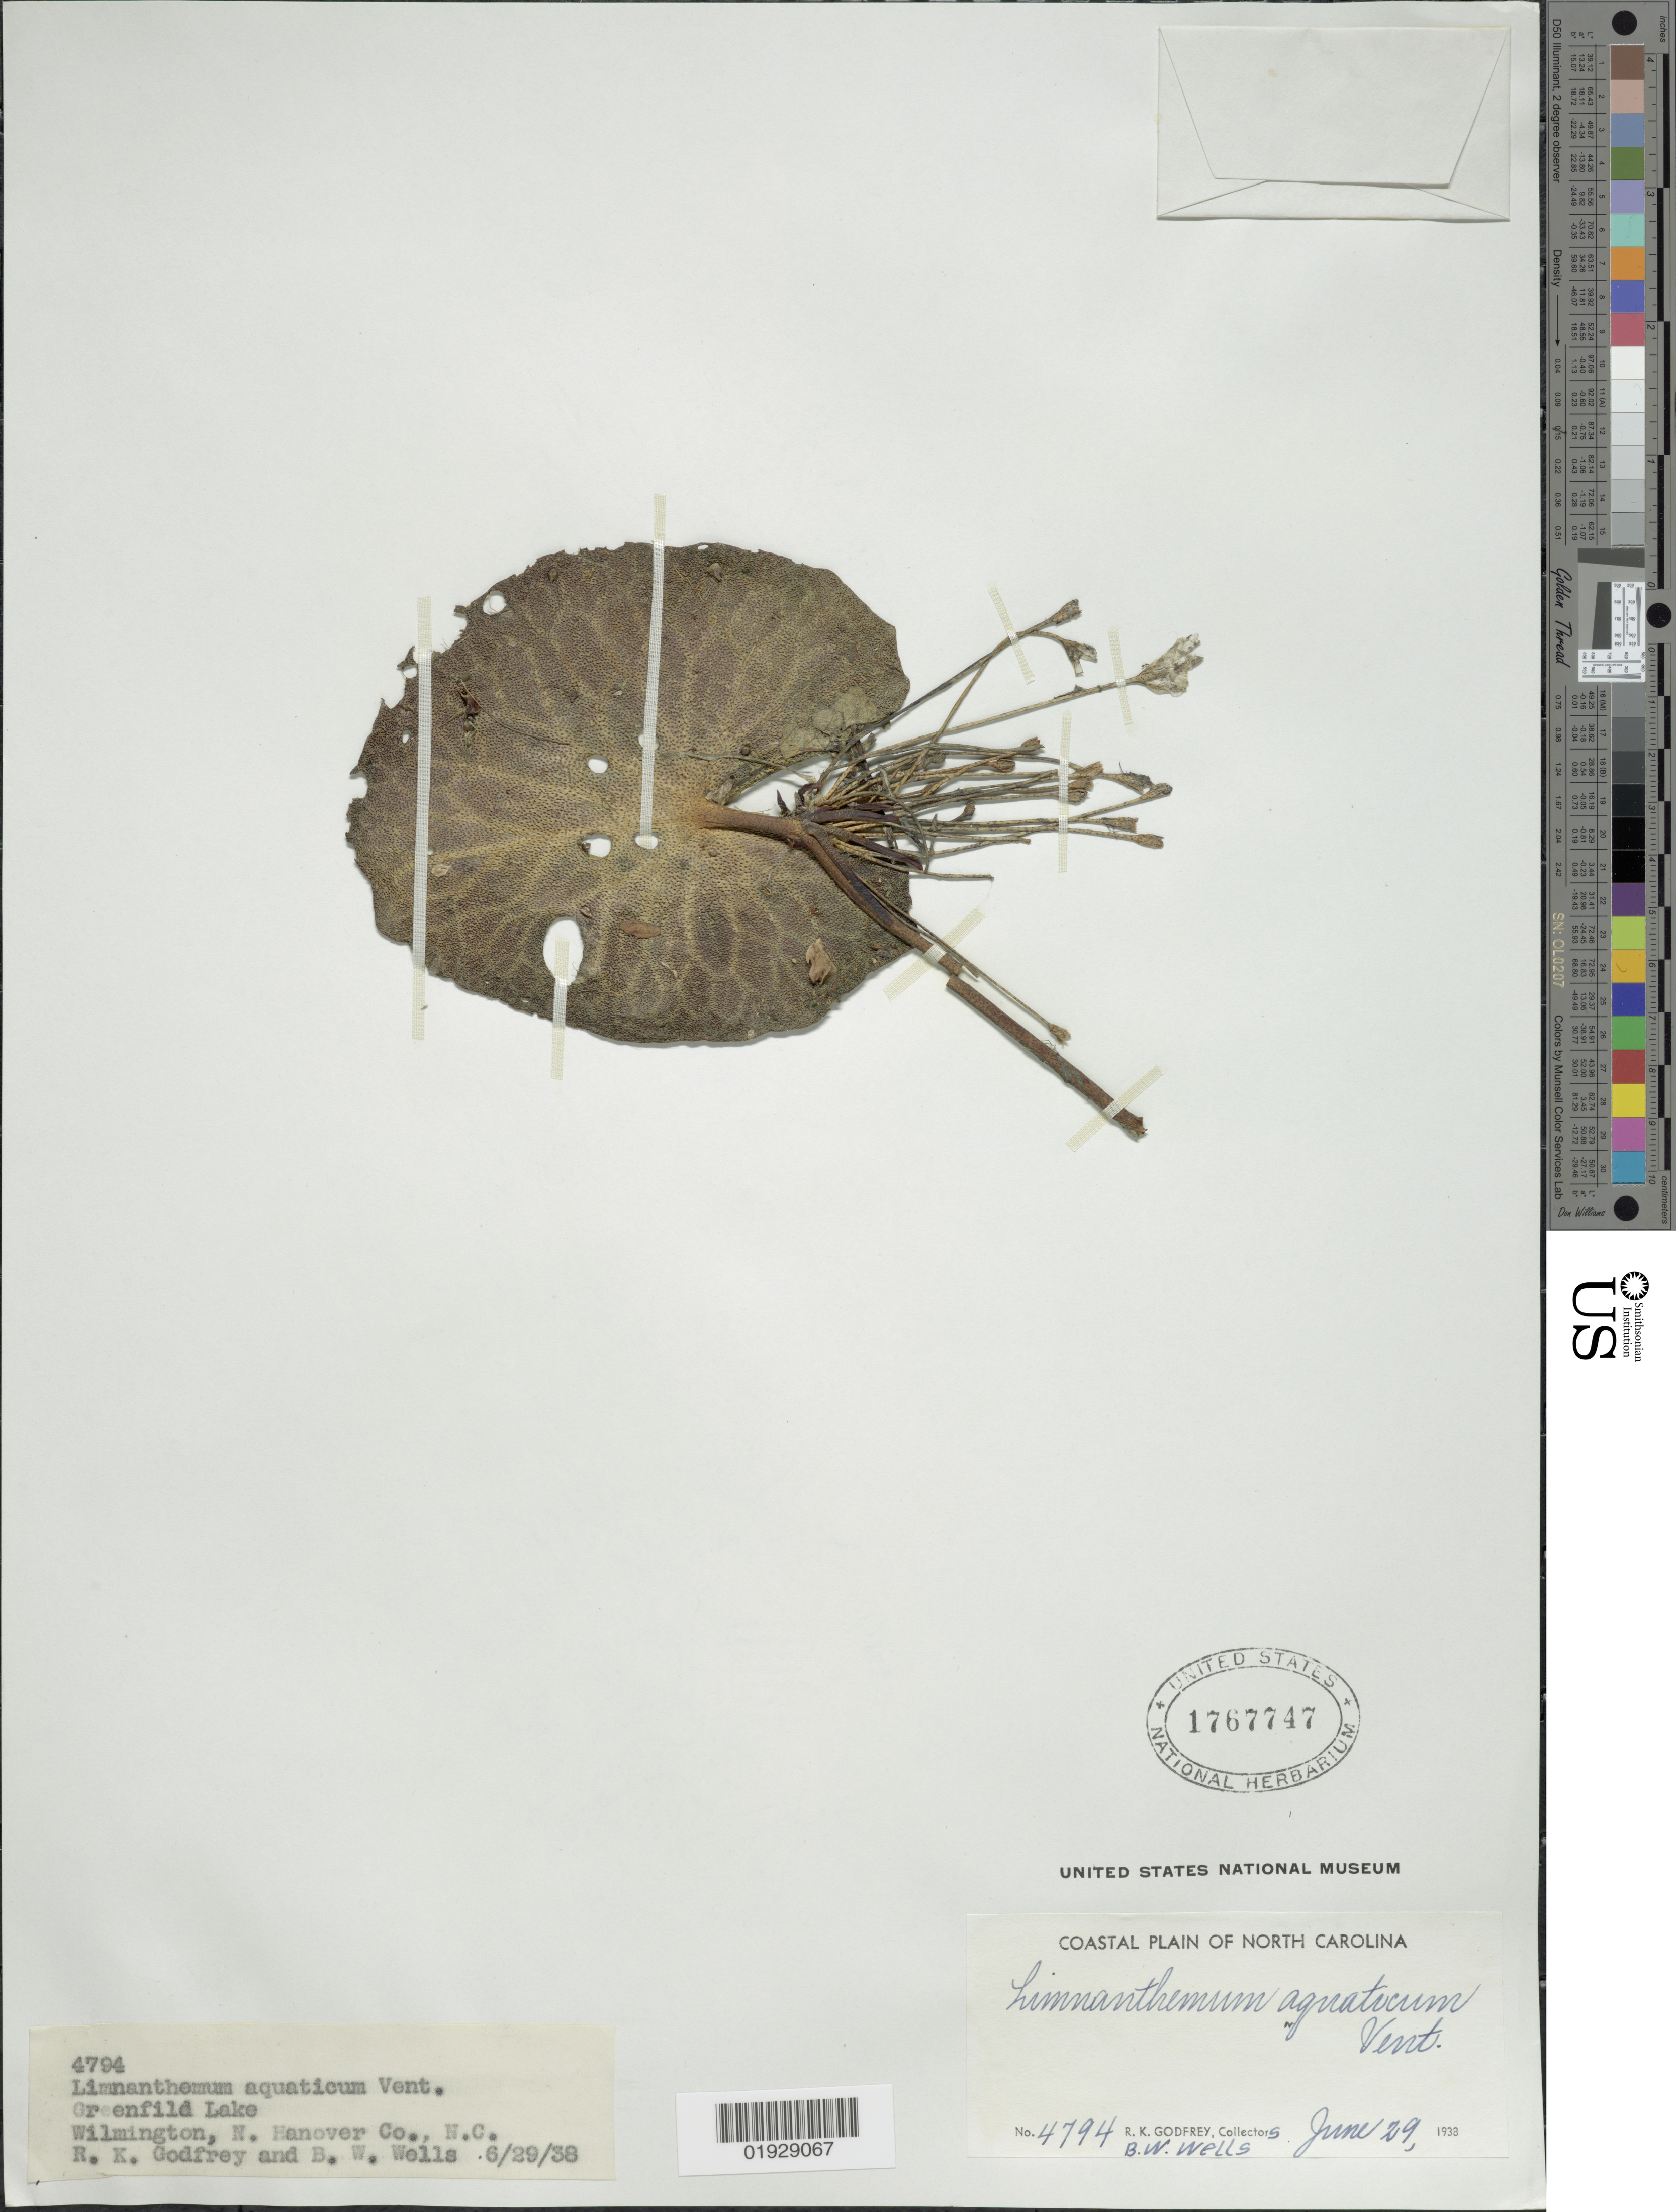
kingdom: Plantae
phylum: Tracheophyta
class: Magnoliopsida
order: Asterales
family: Menyanthaceae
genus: Nymphoides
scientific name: Nymphoides aquatica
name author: (J.F. Gmel.) Kuntze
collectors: R. K. Godfrey & B. Wells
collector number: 4794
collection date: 1938-06-29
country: United States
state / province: North Carolina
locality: Greenfild Lake. Wilmington, N. Hanover Co., N.C.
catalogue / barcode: US 1767747